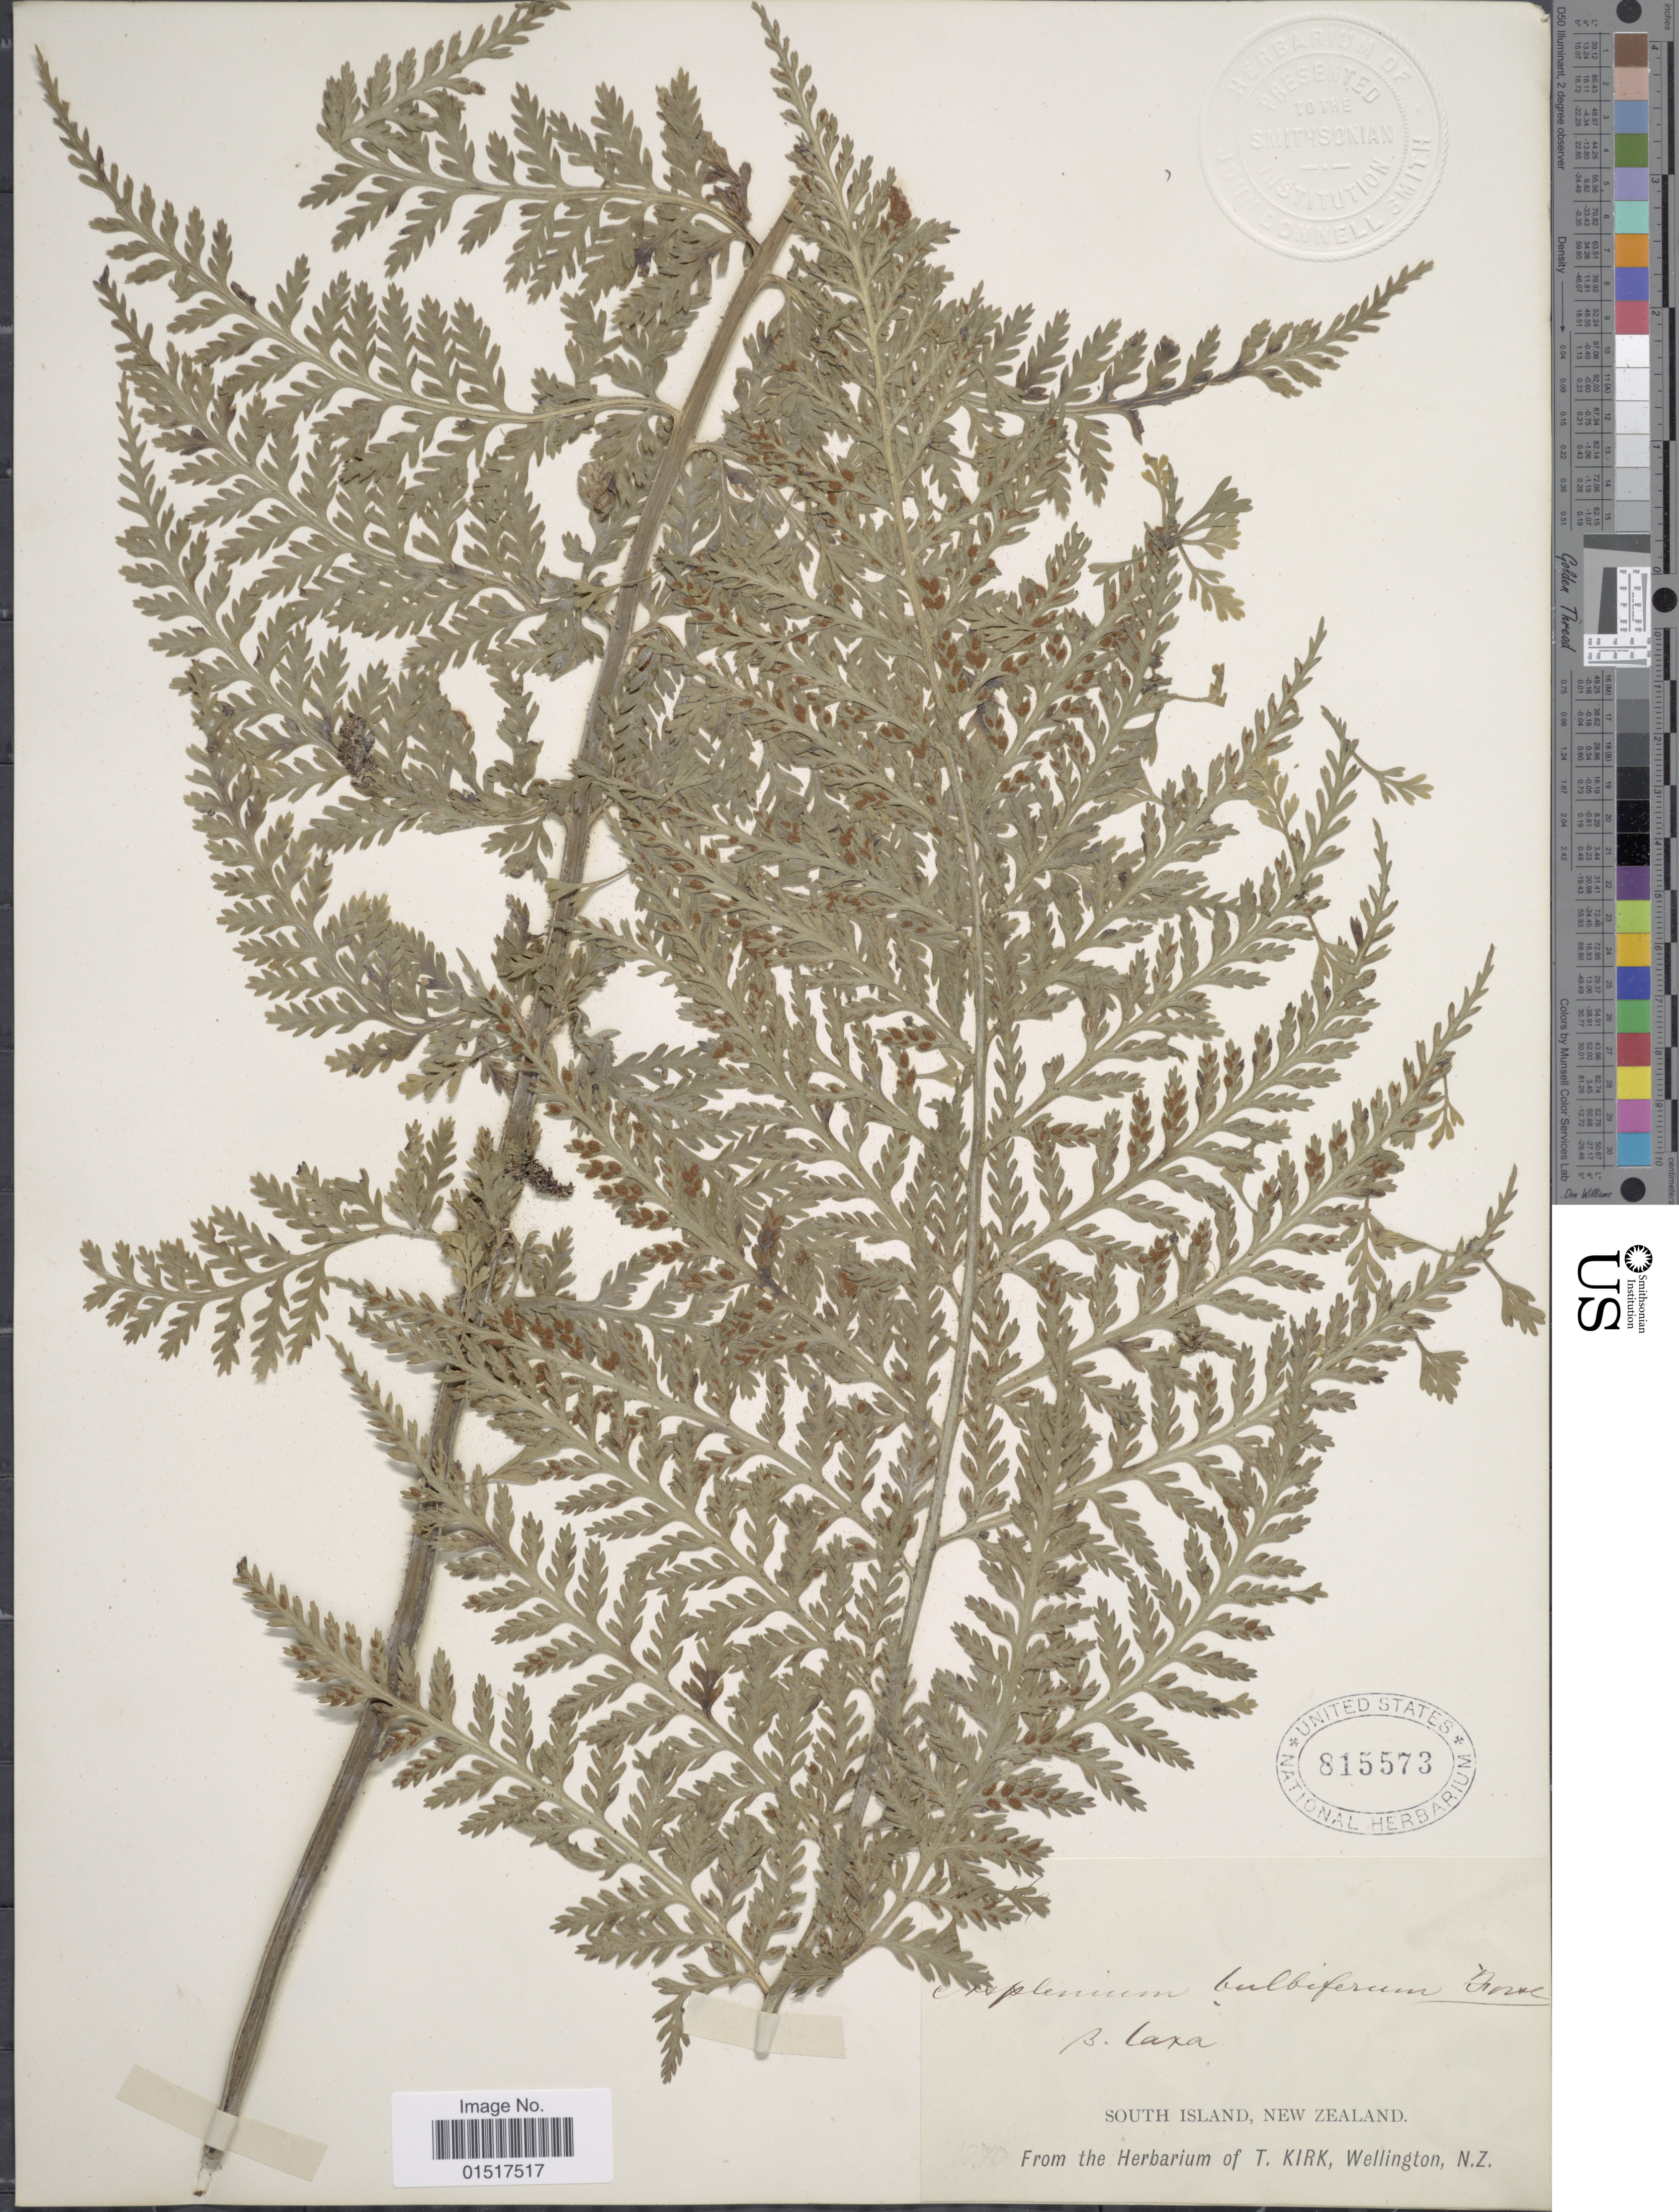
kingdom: Plantae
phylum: Tracheophyta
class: Polypodiopsida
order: Polypodiales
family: Aspleniaceae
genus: Asplenium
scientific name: Asplenium bulbiferum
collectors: ex herb. T. Kirk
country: New Zealand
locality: South Island.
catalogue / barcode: US 815573